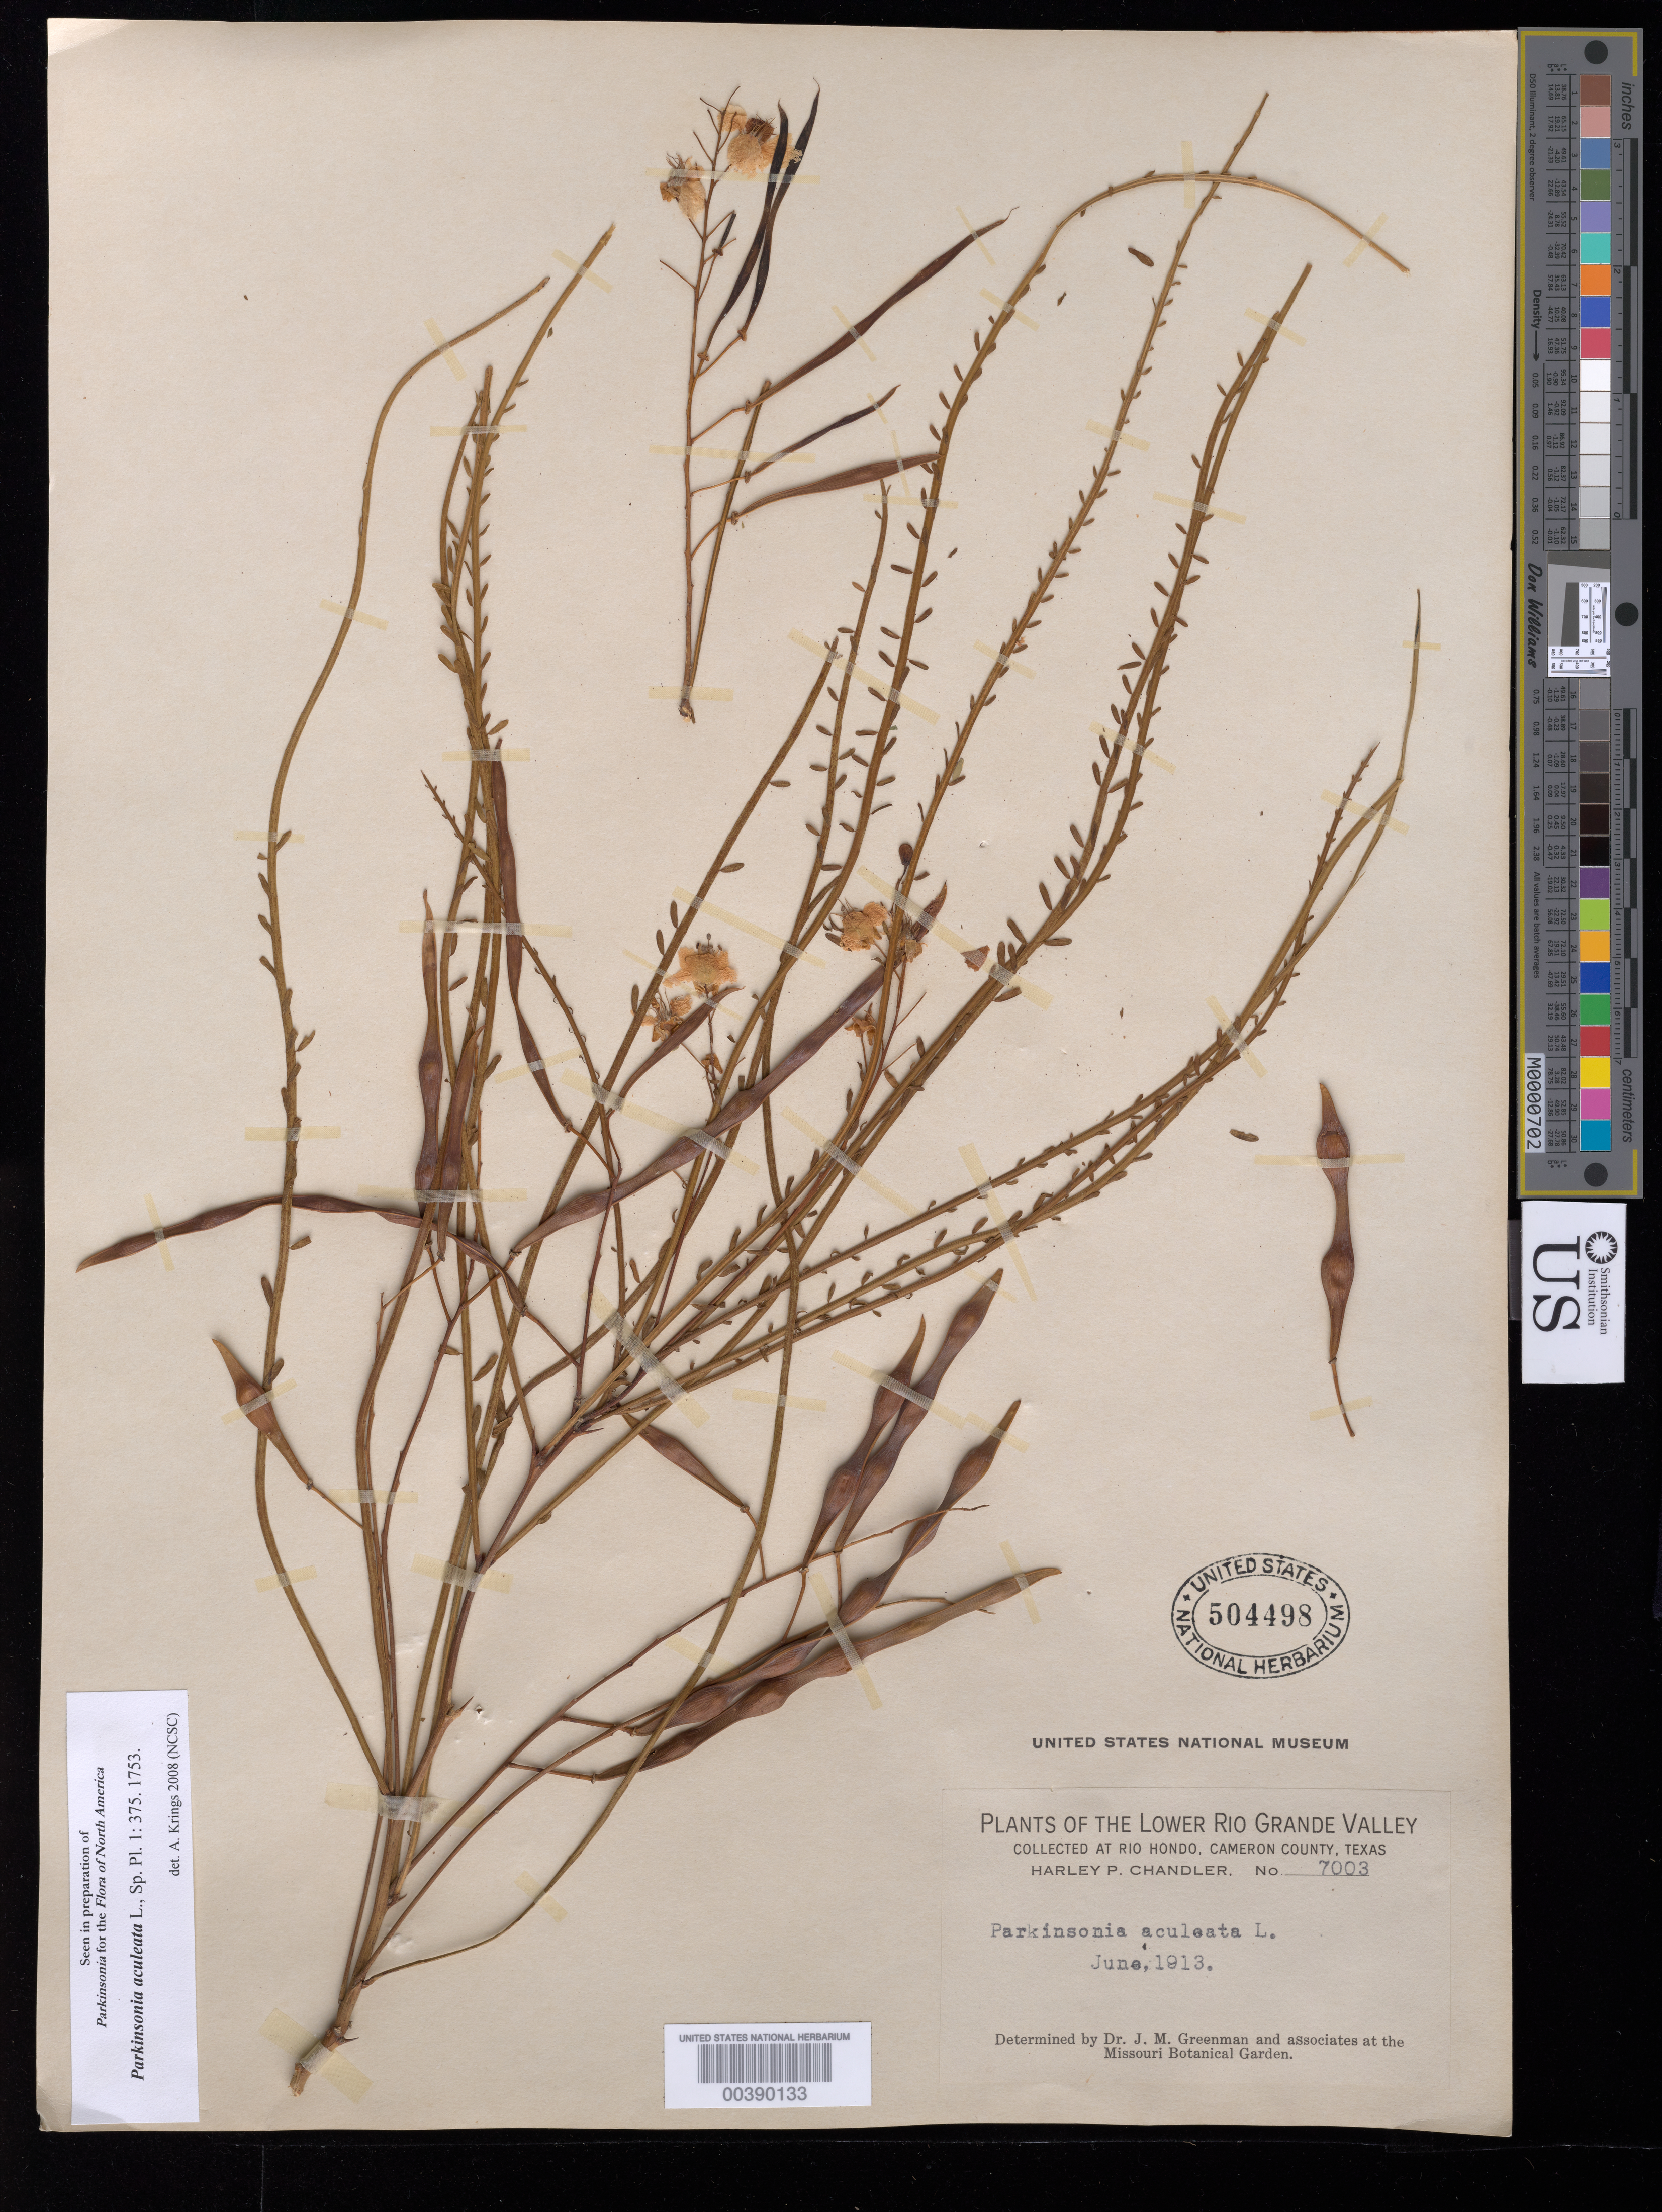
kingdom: Plantae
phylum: Tracheophyta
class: Magnoliopsida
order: Fabales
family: Fabaceae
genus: Parkinsonia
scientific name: Parkinsonia aculeata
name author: L.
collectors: H. Chandler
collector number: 7003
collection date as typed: Jun 1913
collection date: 1913-06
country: United States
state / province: Texas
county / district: Cameron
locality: Rio hondo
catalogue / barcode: US 504498